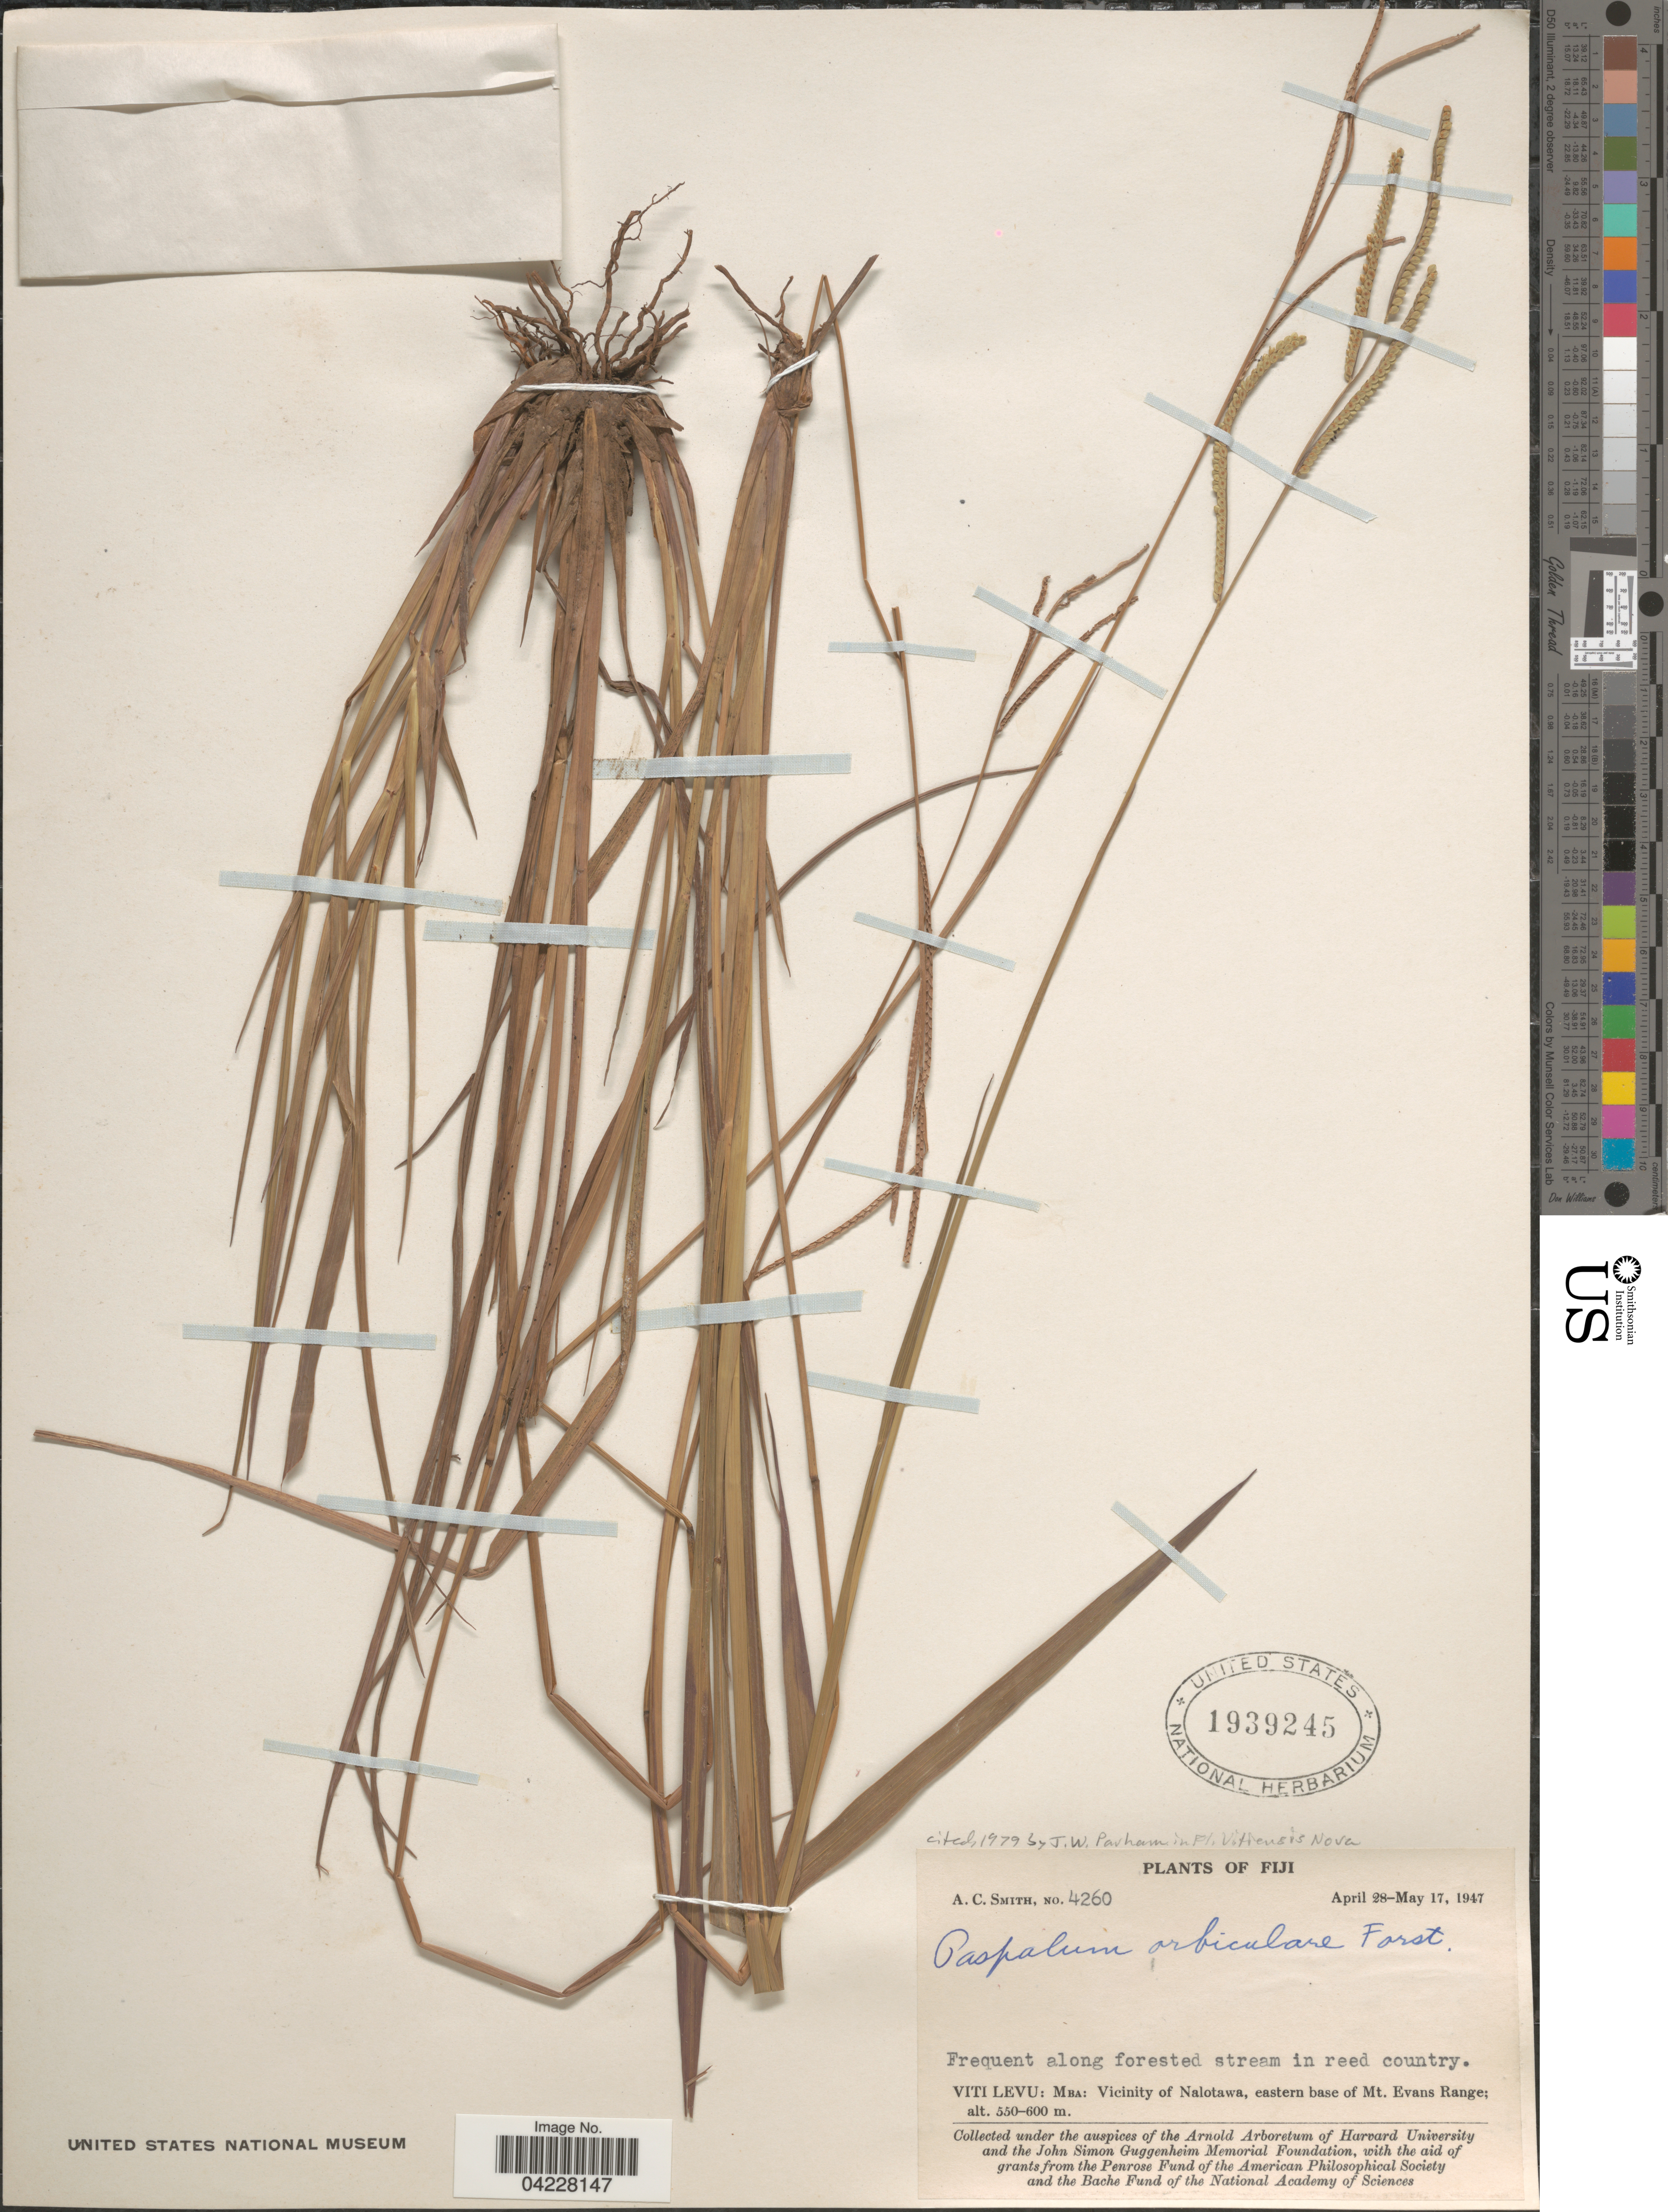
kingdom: Plantae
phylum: Tracheophyta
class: Liliopsida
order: Poales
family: Poaceae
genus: Paspalum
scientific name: Paspalum orbiculare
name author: G. Forst.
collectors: A. C. Smith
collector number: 4260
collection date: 1947-04-28/1947-05-17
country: Fiji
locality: Viti Levu: Mba: Vicinity of Nalotawa, eastern base of Mt. Evans Range.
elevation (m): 550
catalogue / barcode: US 1939245